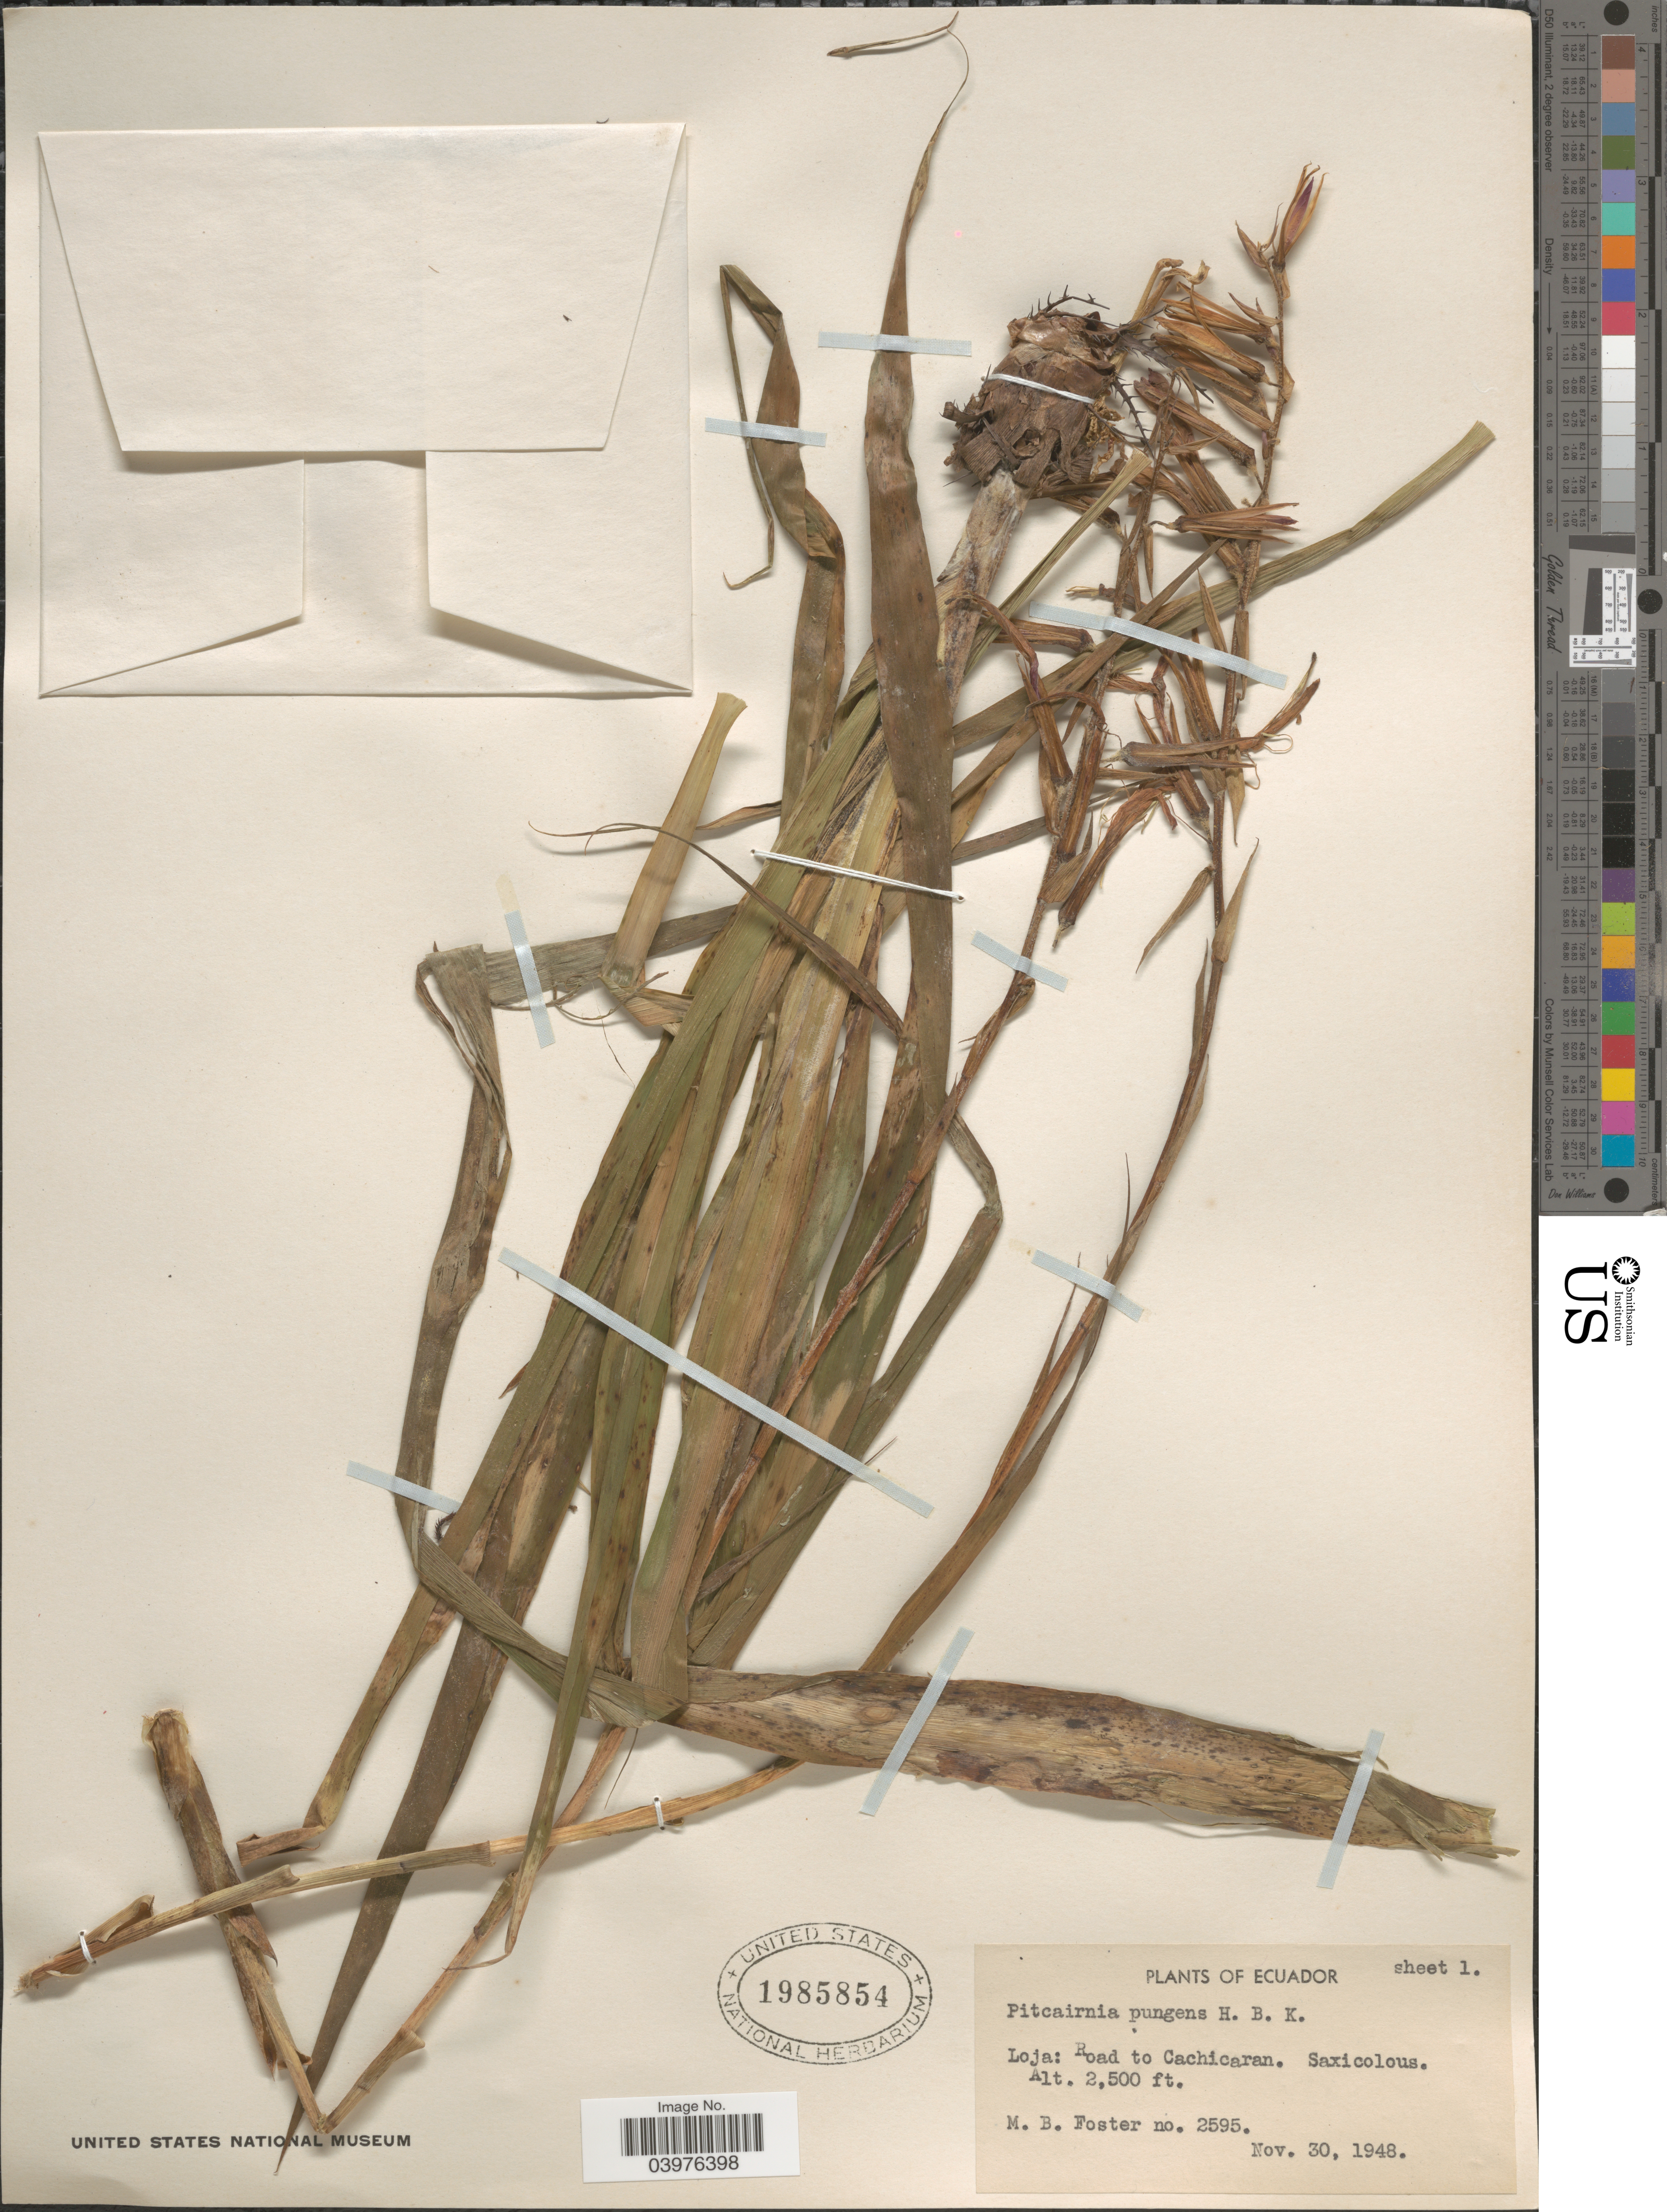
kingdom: Plantae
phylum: Tracheophyta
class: Liliopsida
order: Poales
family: Bromeliaceae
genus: Pitcairnia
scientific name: Pitcairnia pungens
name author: Kunth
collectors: M. B. Foster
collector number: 2595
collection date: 1948-11-30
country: Ecuador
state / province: Loja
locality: Road to Cachicaran. Saxicolous.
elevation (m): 762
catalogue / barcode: US 1985854